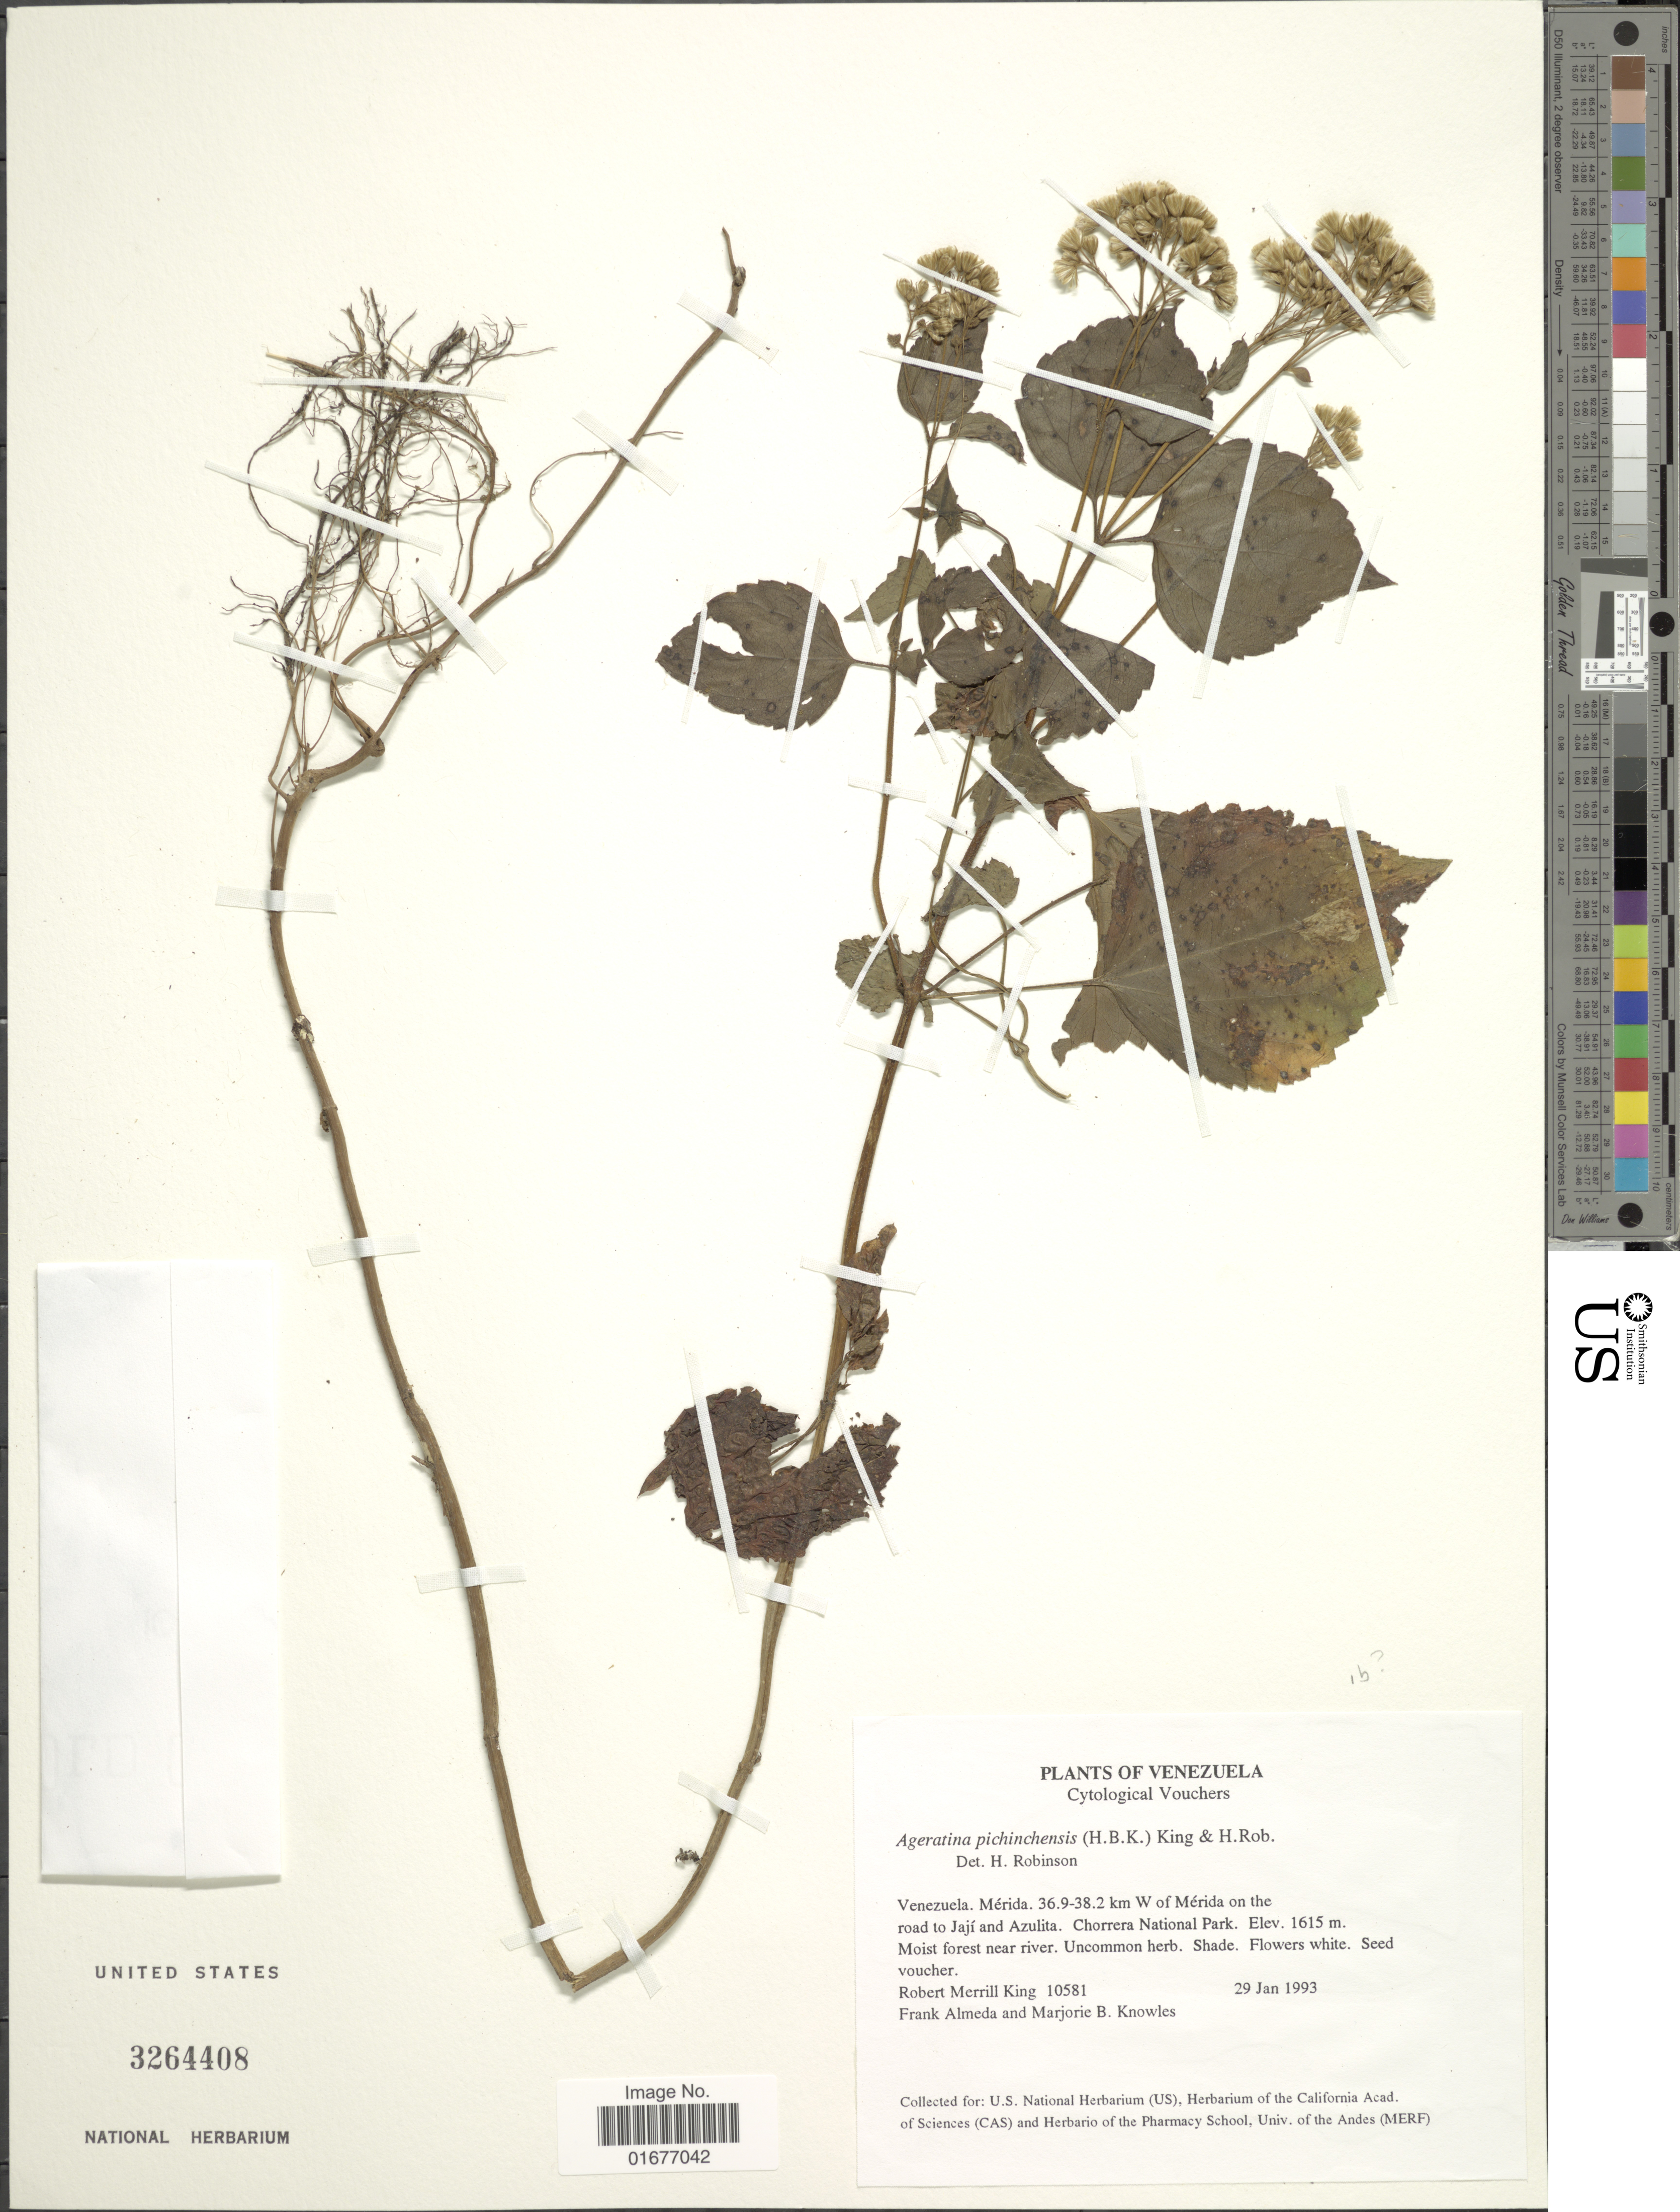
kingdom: Plantae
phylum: Tracheophyta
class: Magnoliopsida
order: Asterales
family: Asteraceae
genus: Ageratina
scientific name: Ageratina ibaguensis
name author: (Sch. Bip. ex Hieron.) R.M. King & H. Rob.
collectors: R. M. King & M. B. Knowles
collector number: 10581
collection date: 1993-01-29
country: Venezuela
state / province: Mérida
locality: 36.9-38.2 km W of Merida on the road to Jaji and Azulita, Chorrera National Park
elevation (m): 1615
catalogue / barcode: US 3264408